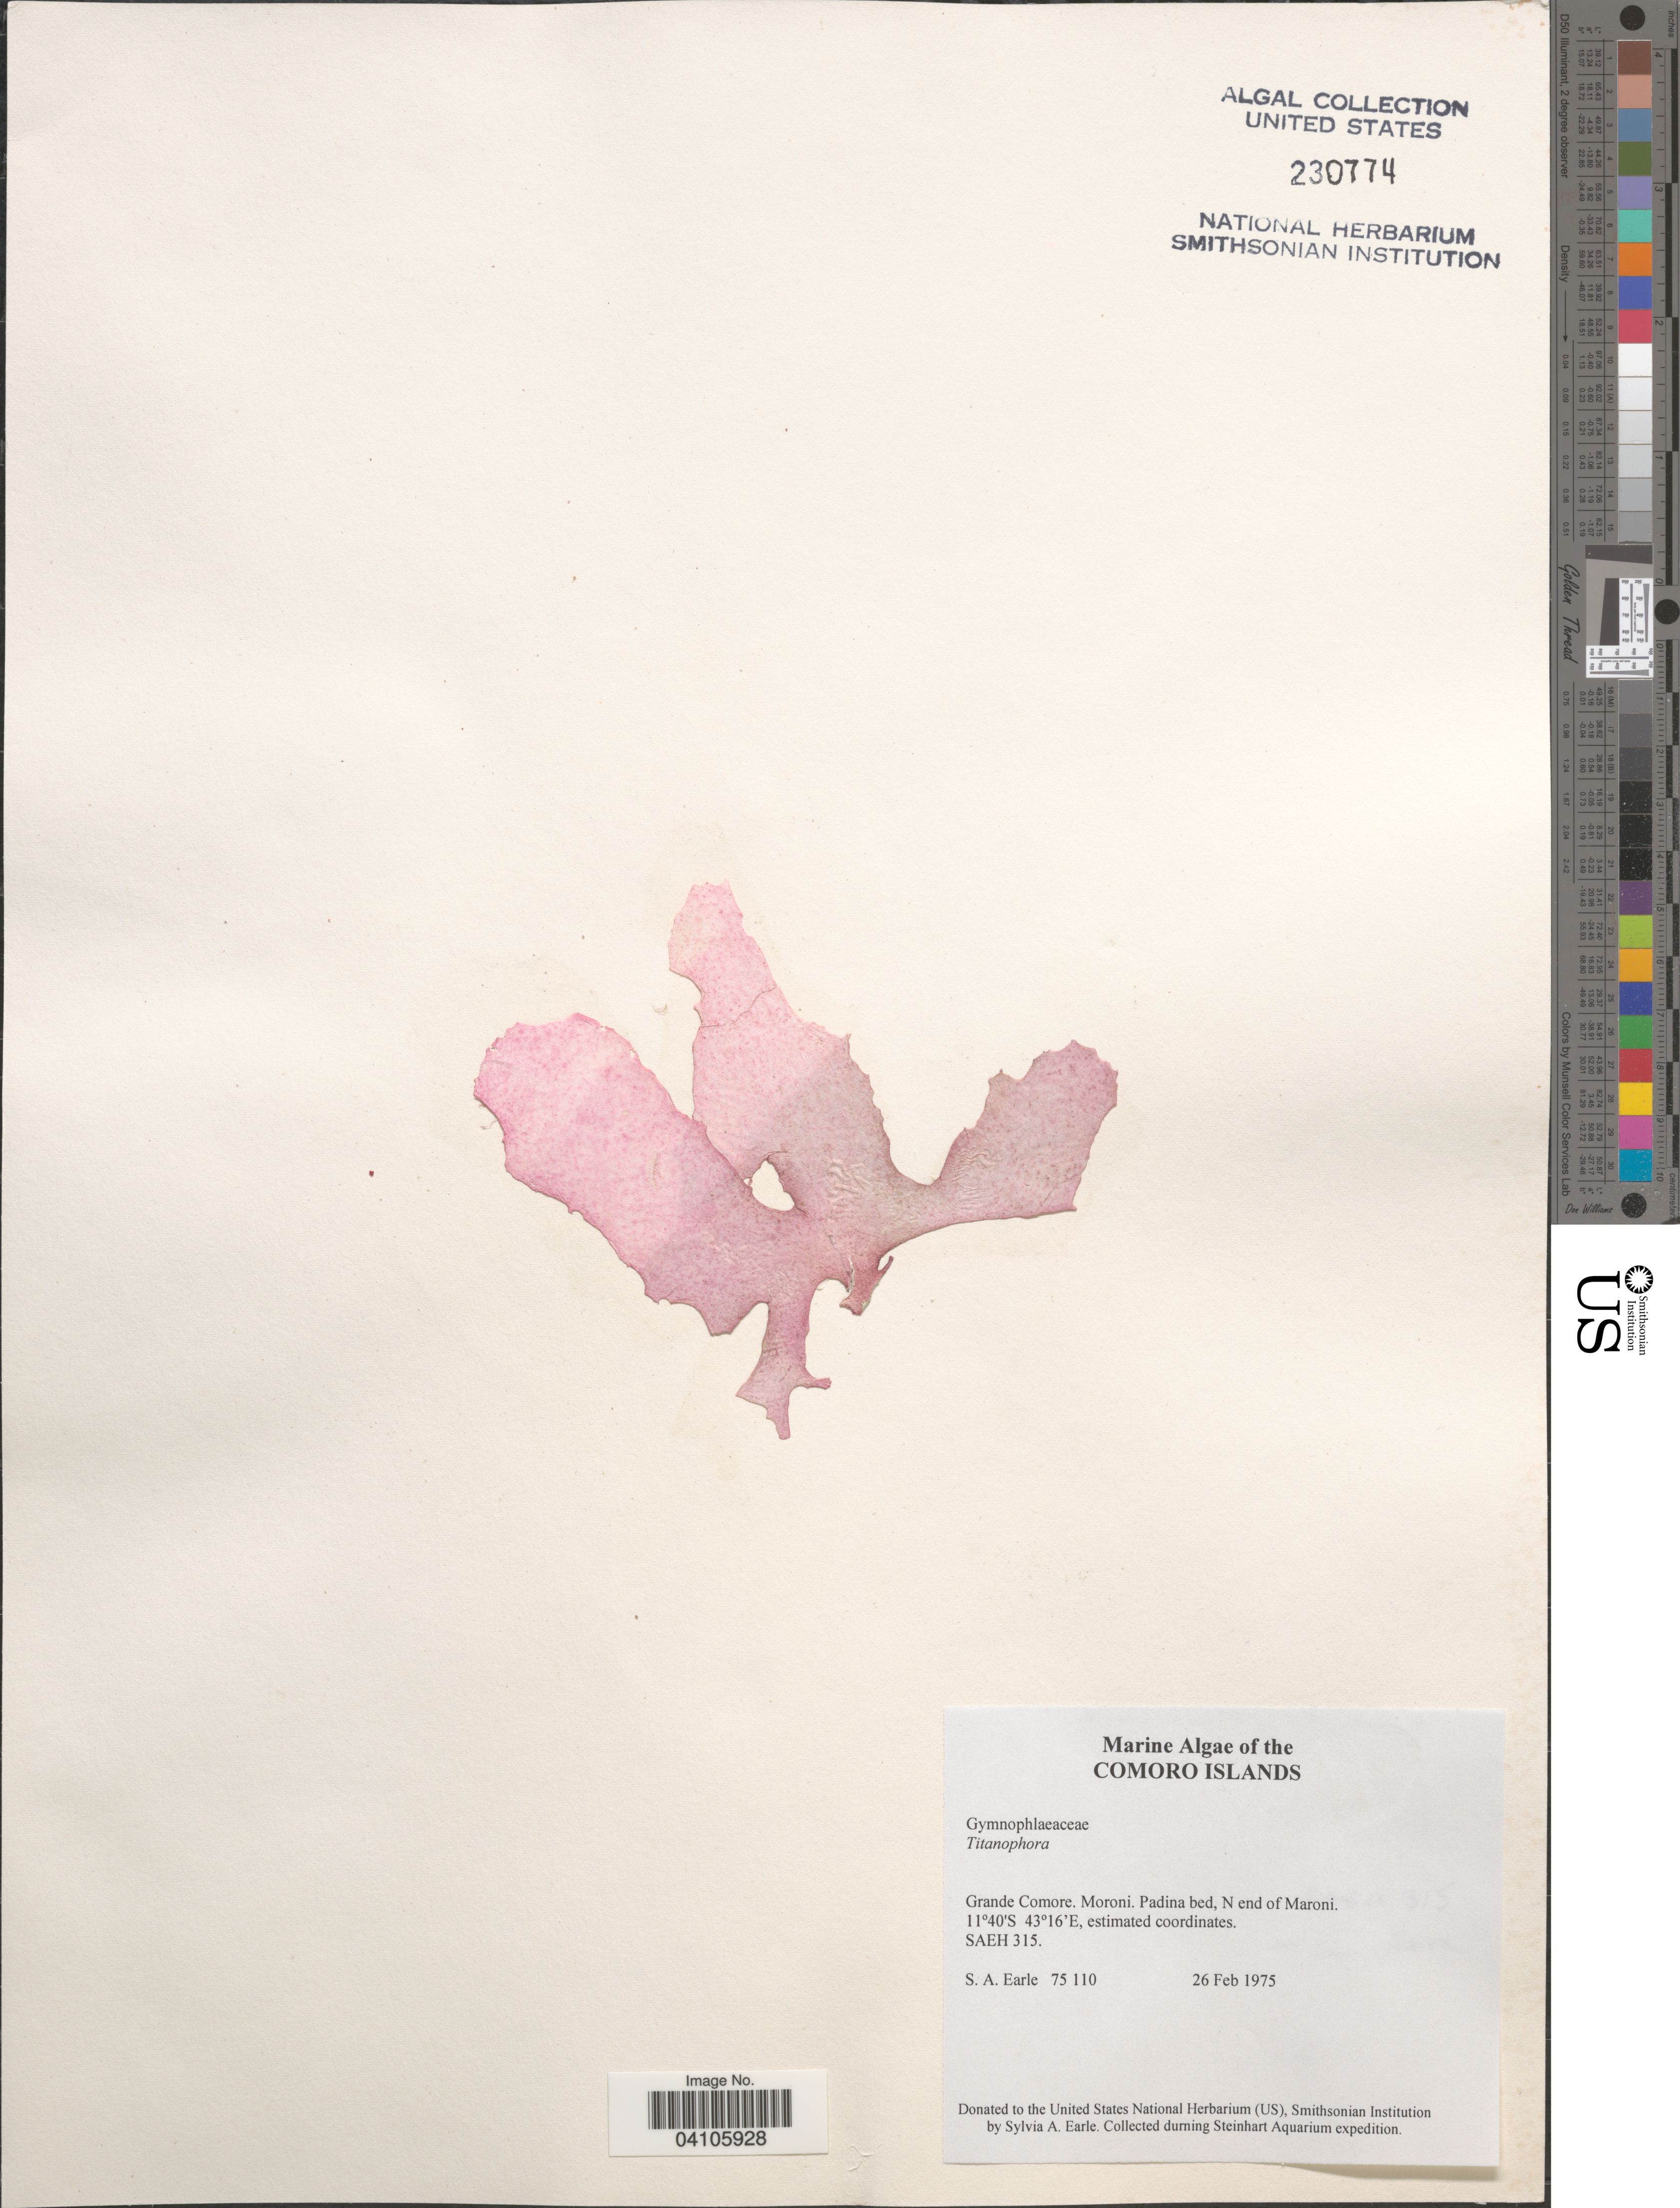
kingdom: Plantae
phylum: Rhodophyta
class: Florideophyceae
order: Nemastomatales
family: Schizymeniaceae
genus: Titanophora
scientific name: Titanophora sp.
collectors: S. A. Earle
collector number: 75110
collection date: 1975-02-26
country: Comoros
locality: Grande Comore. Moroni. Padina bed, N end of Maroni. Steinhart Aquarium expedition.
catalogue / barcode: US 230774